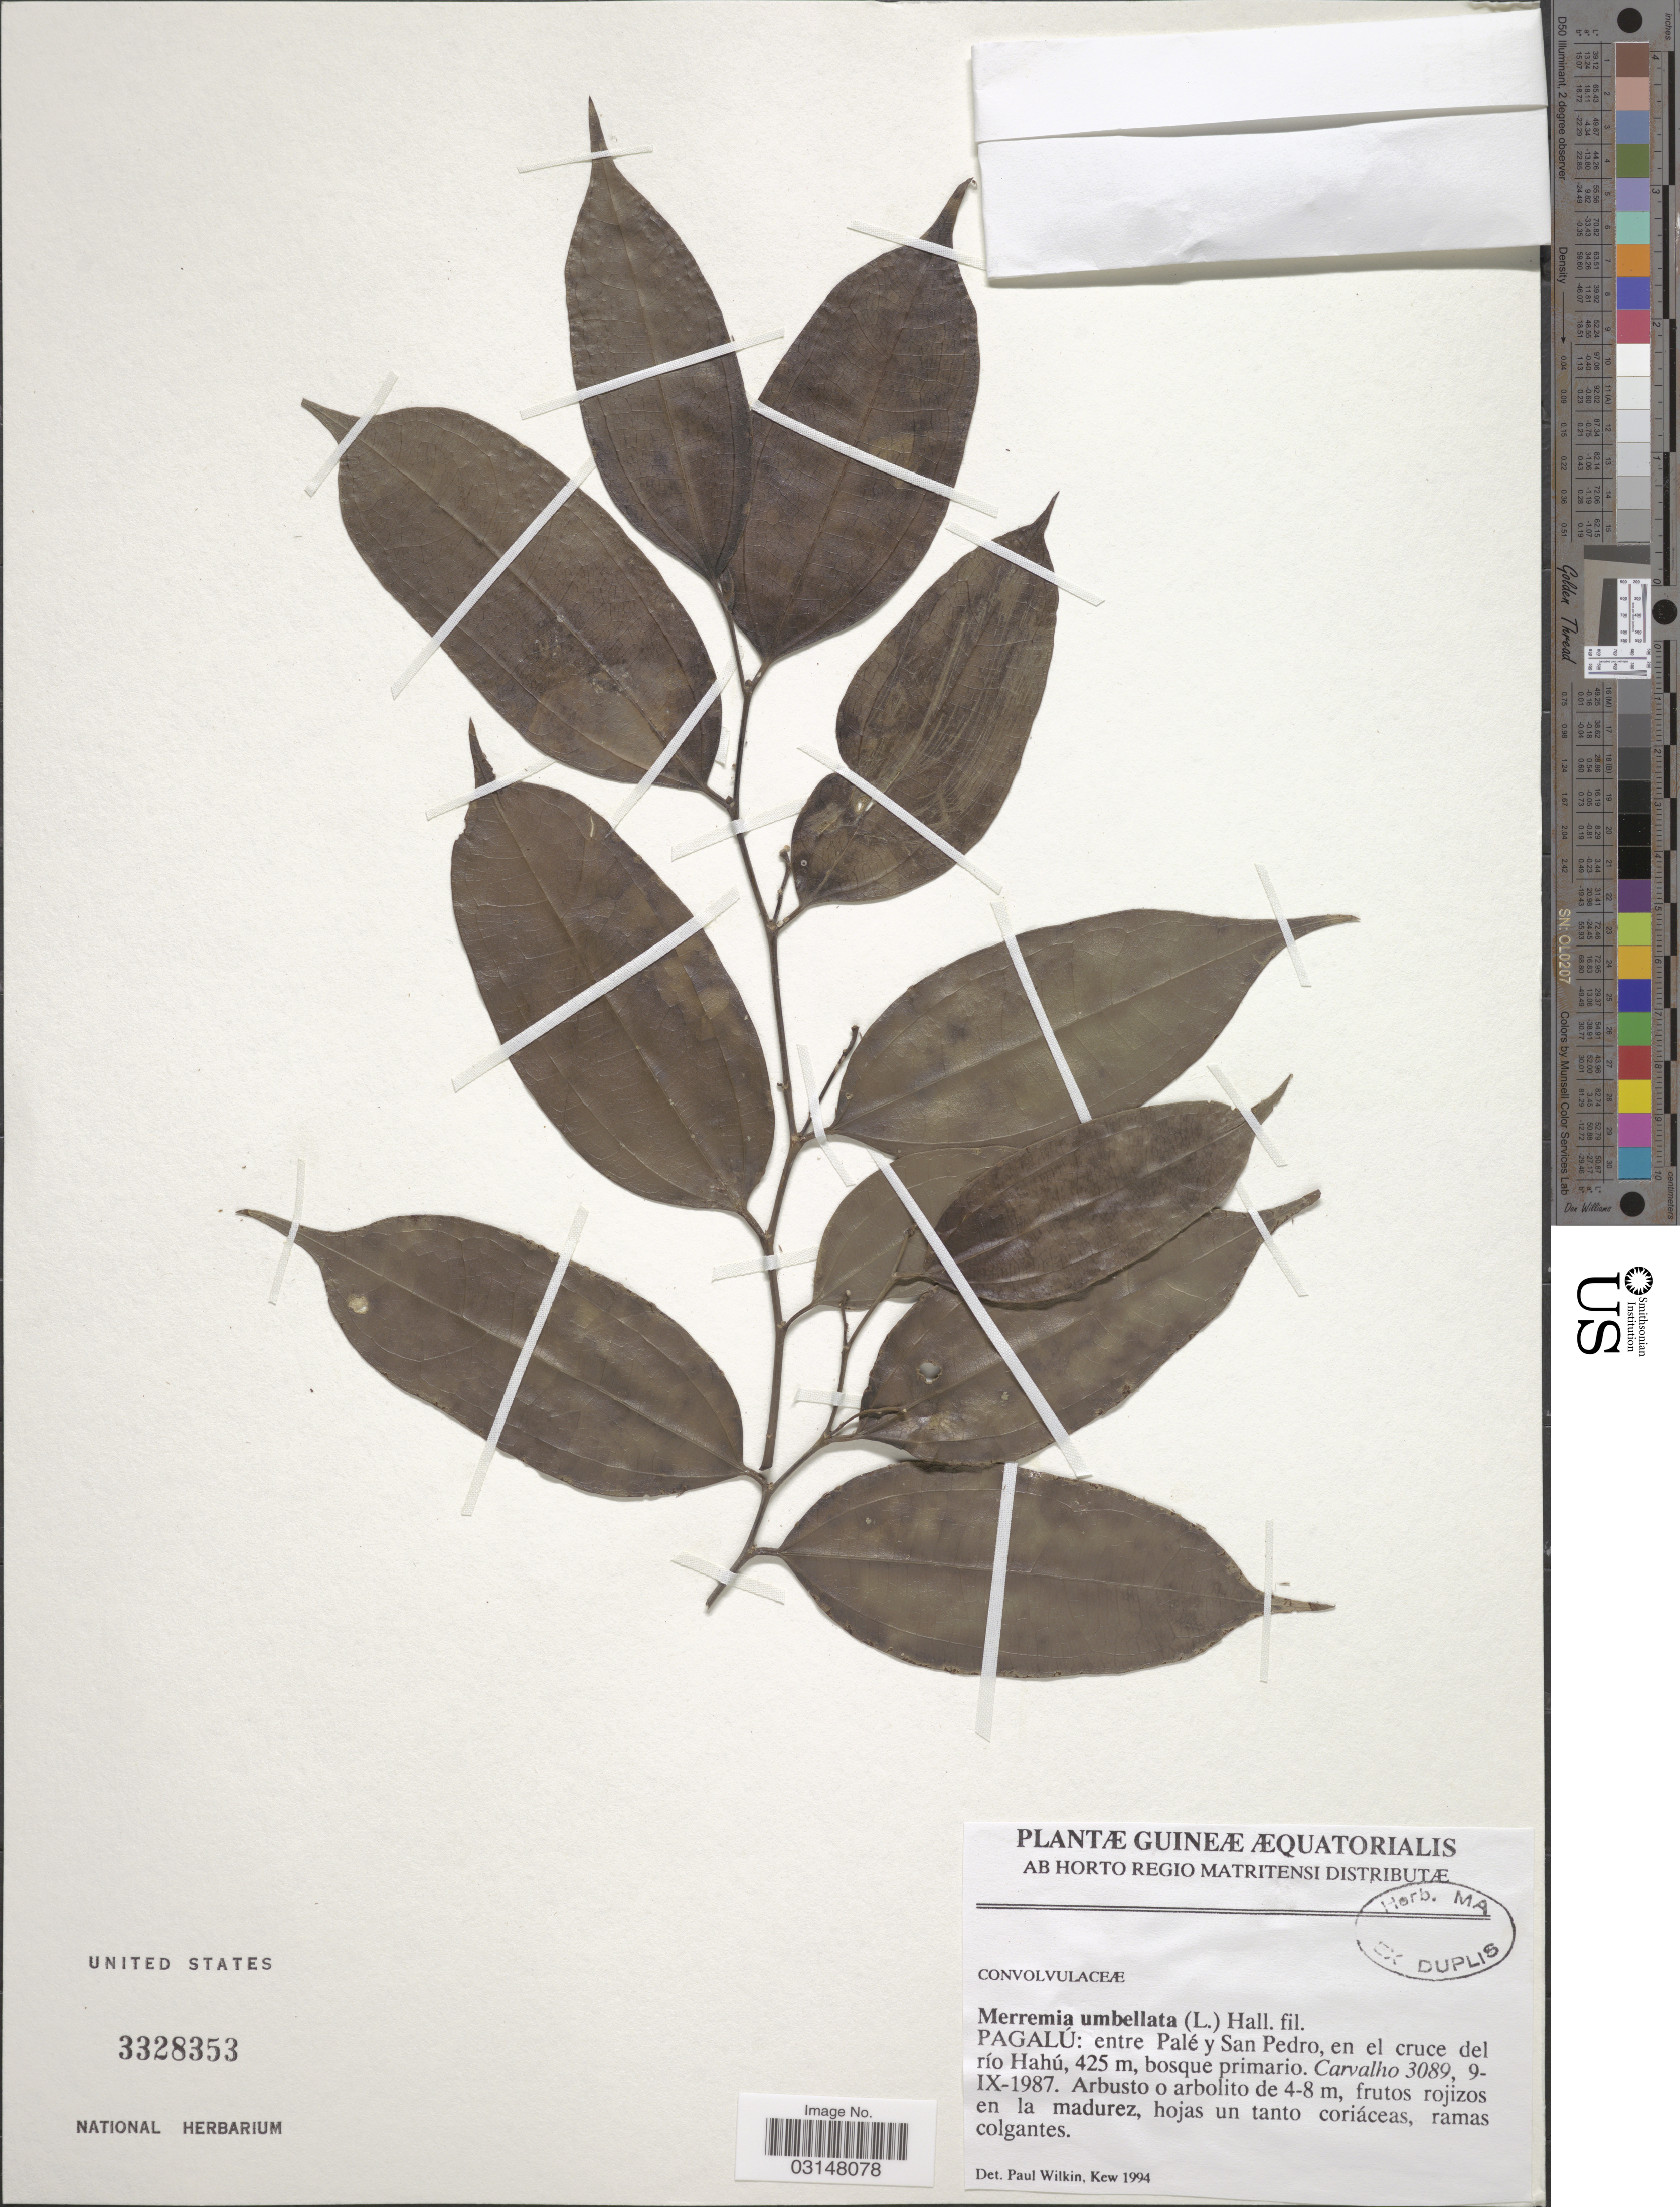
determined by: Strong, Mark T., (BOT), Smithsonian Institution - National Museum of Natural History (UNITED STATES)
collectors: Carvalho, --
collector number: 3089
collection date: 1987-09-09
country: Equatorial Guinea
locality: Guineæ Æquatorialis. Pagalú: entre Palé y San Pedro, en el cruce del río Hahú.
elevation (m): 425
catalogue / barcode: US 3328353